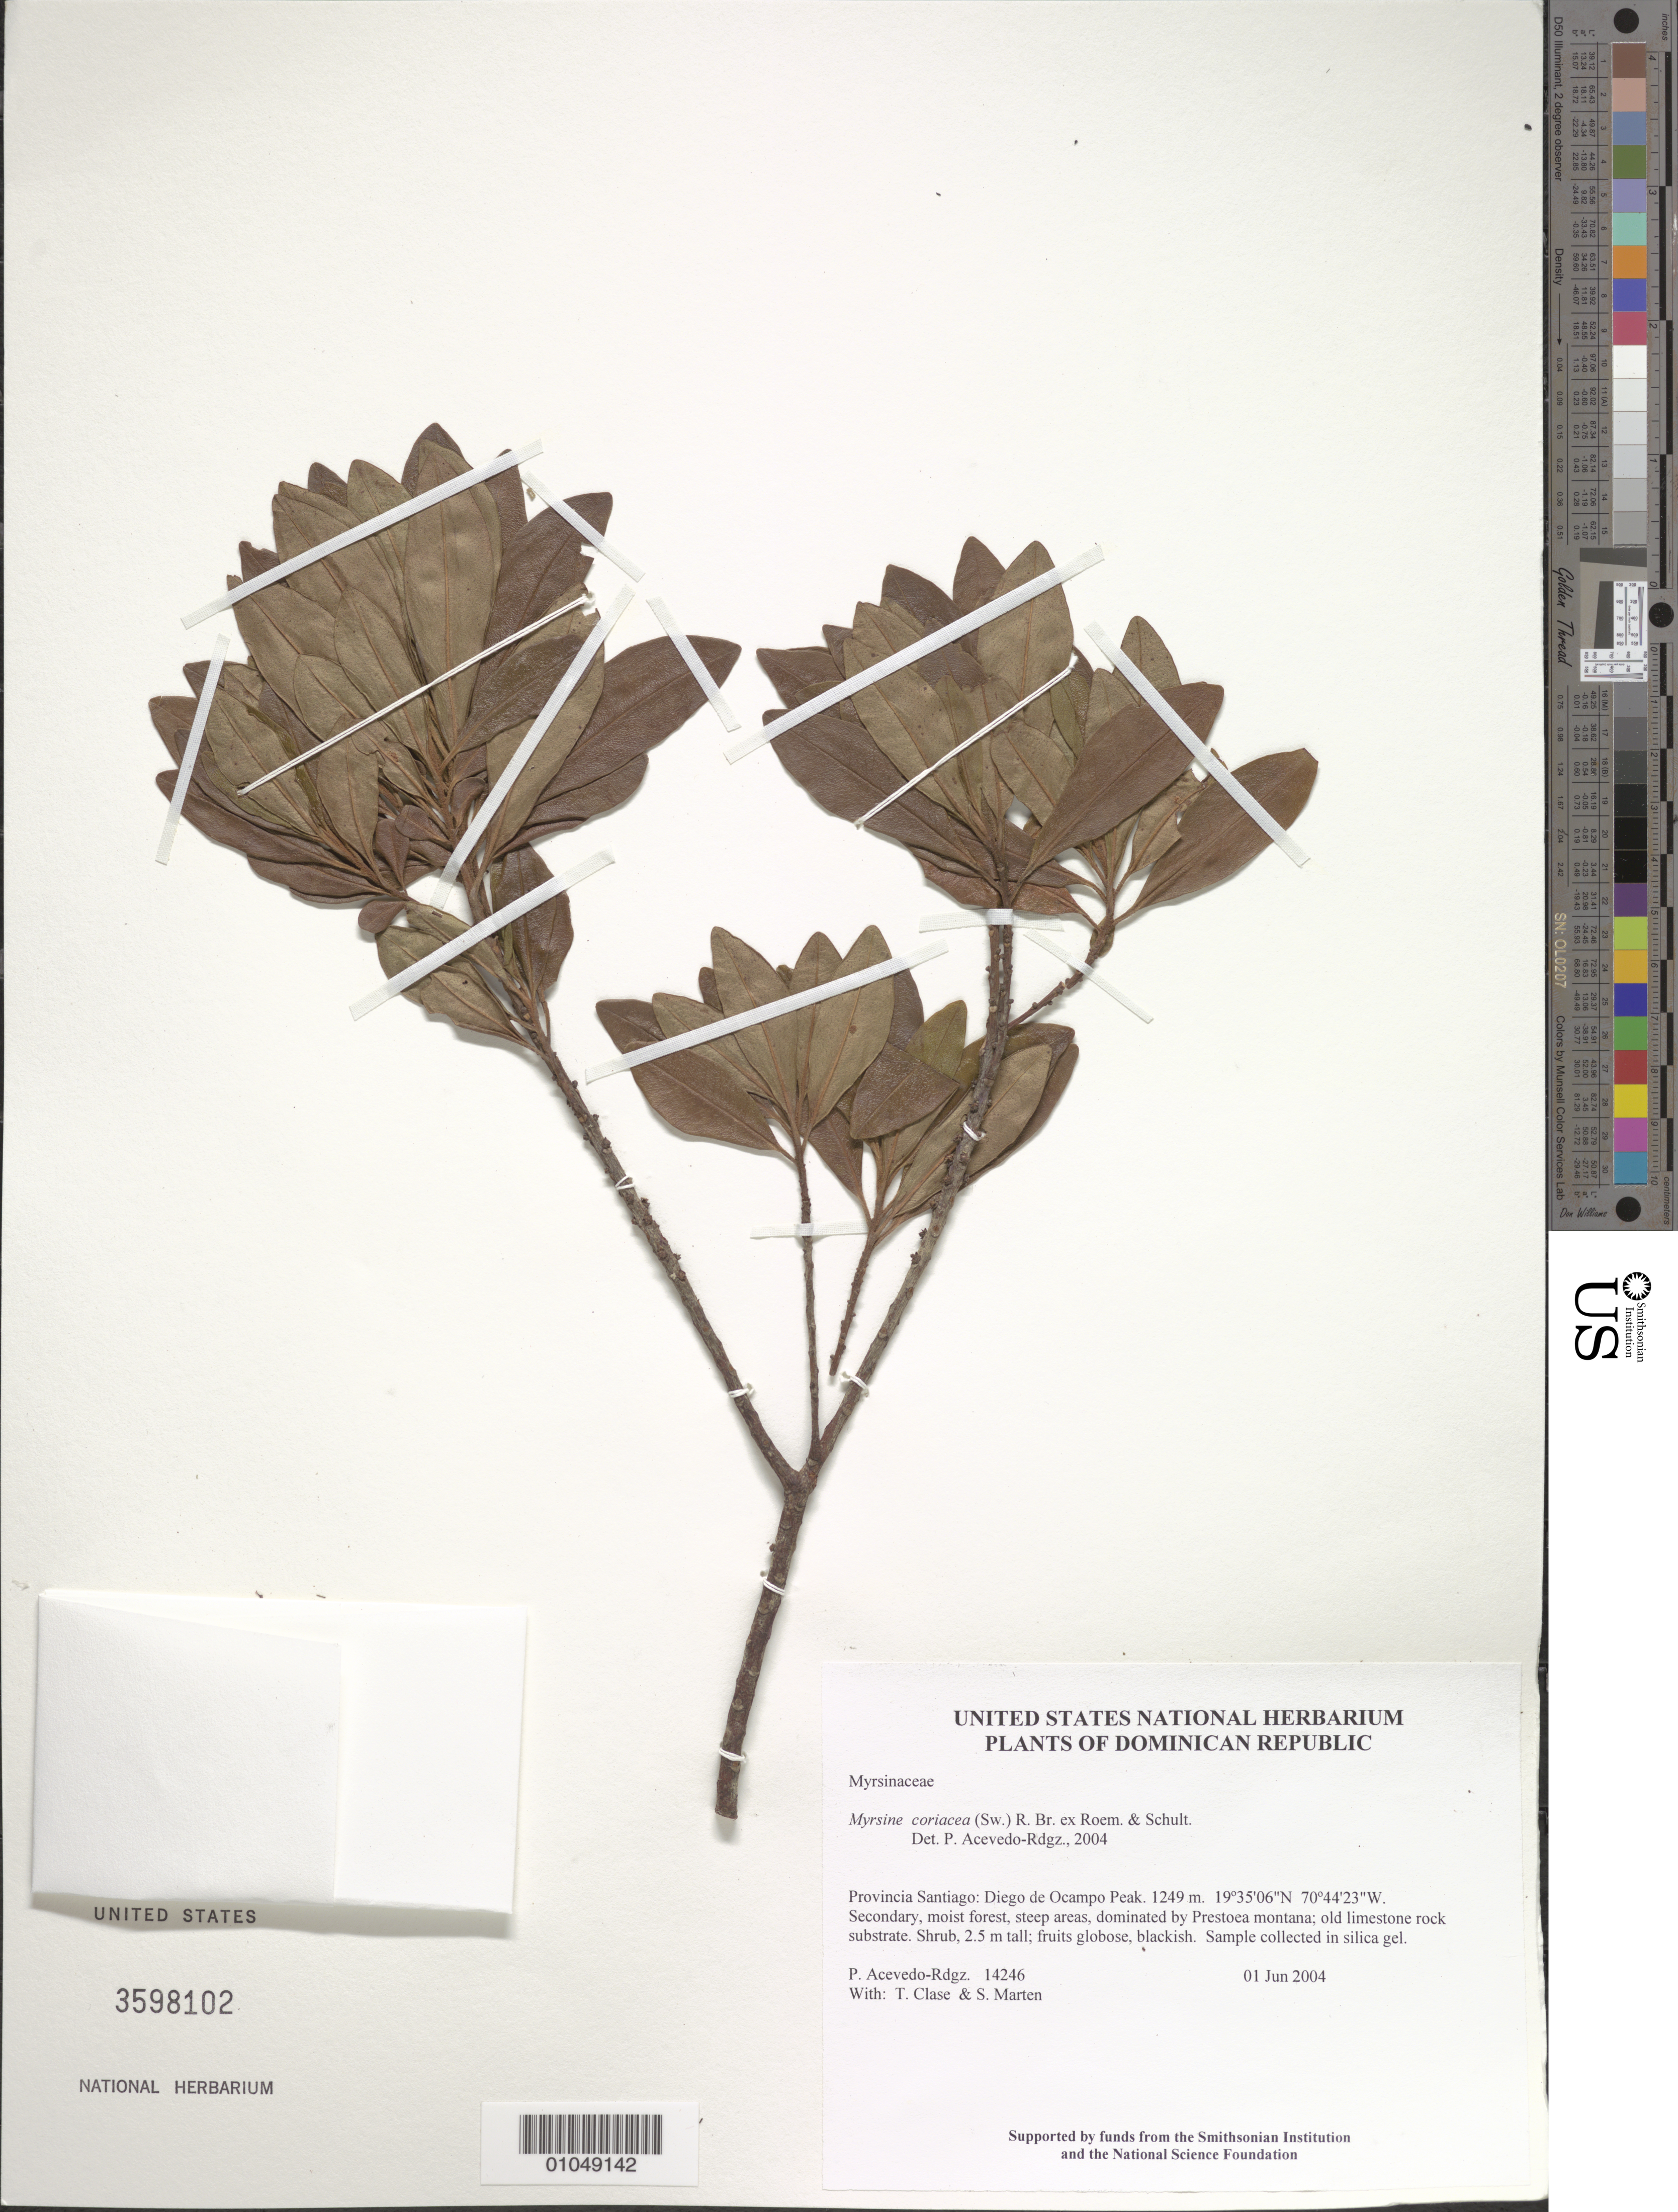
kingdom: Plantae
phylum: Tracheophyta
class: Magnoliopsida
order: Ericales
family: Primulaceae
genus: Myrsine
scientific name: Myrsine coriacea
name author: (Sw.) R. Br. ex Roem. & Schult.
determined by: Acevedo-Rodríguez, P., (BOT), Smithsonian Institution - National Museum of Natural History (UNITED STATES)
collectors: P. Acevedo-Rodr., T. Clase & S. Marten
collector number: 14246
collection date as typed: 01 Jun 2004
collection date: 2004-06-01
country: Dominican Republic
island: Hispaniola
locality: Provincia Santiago: Diego de Ocampo Peak.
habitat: Secondary, moist forest, steep areas, dominated by Prestoea montana; old limestone rock substrate.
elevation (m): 1249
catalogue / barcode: US 3598102